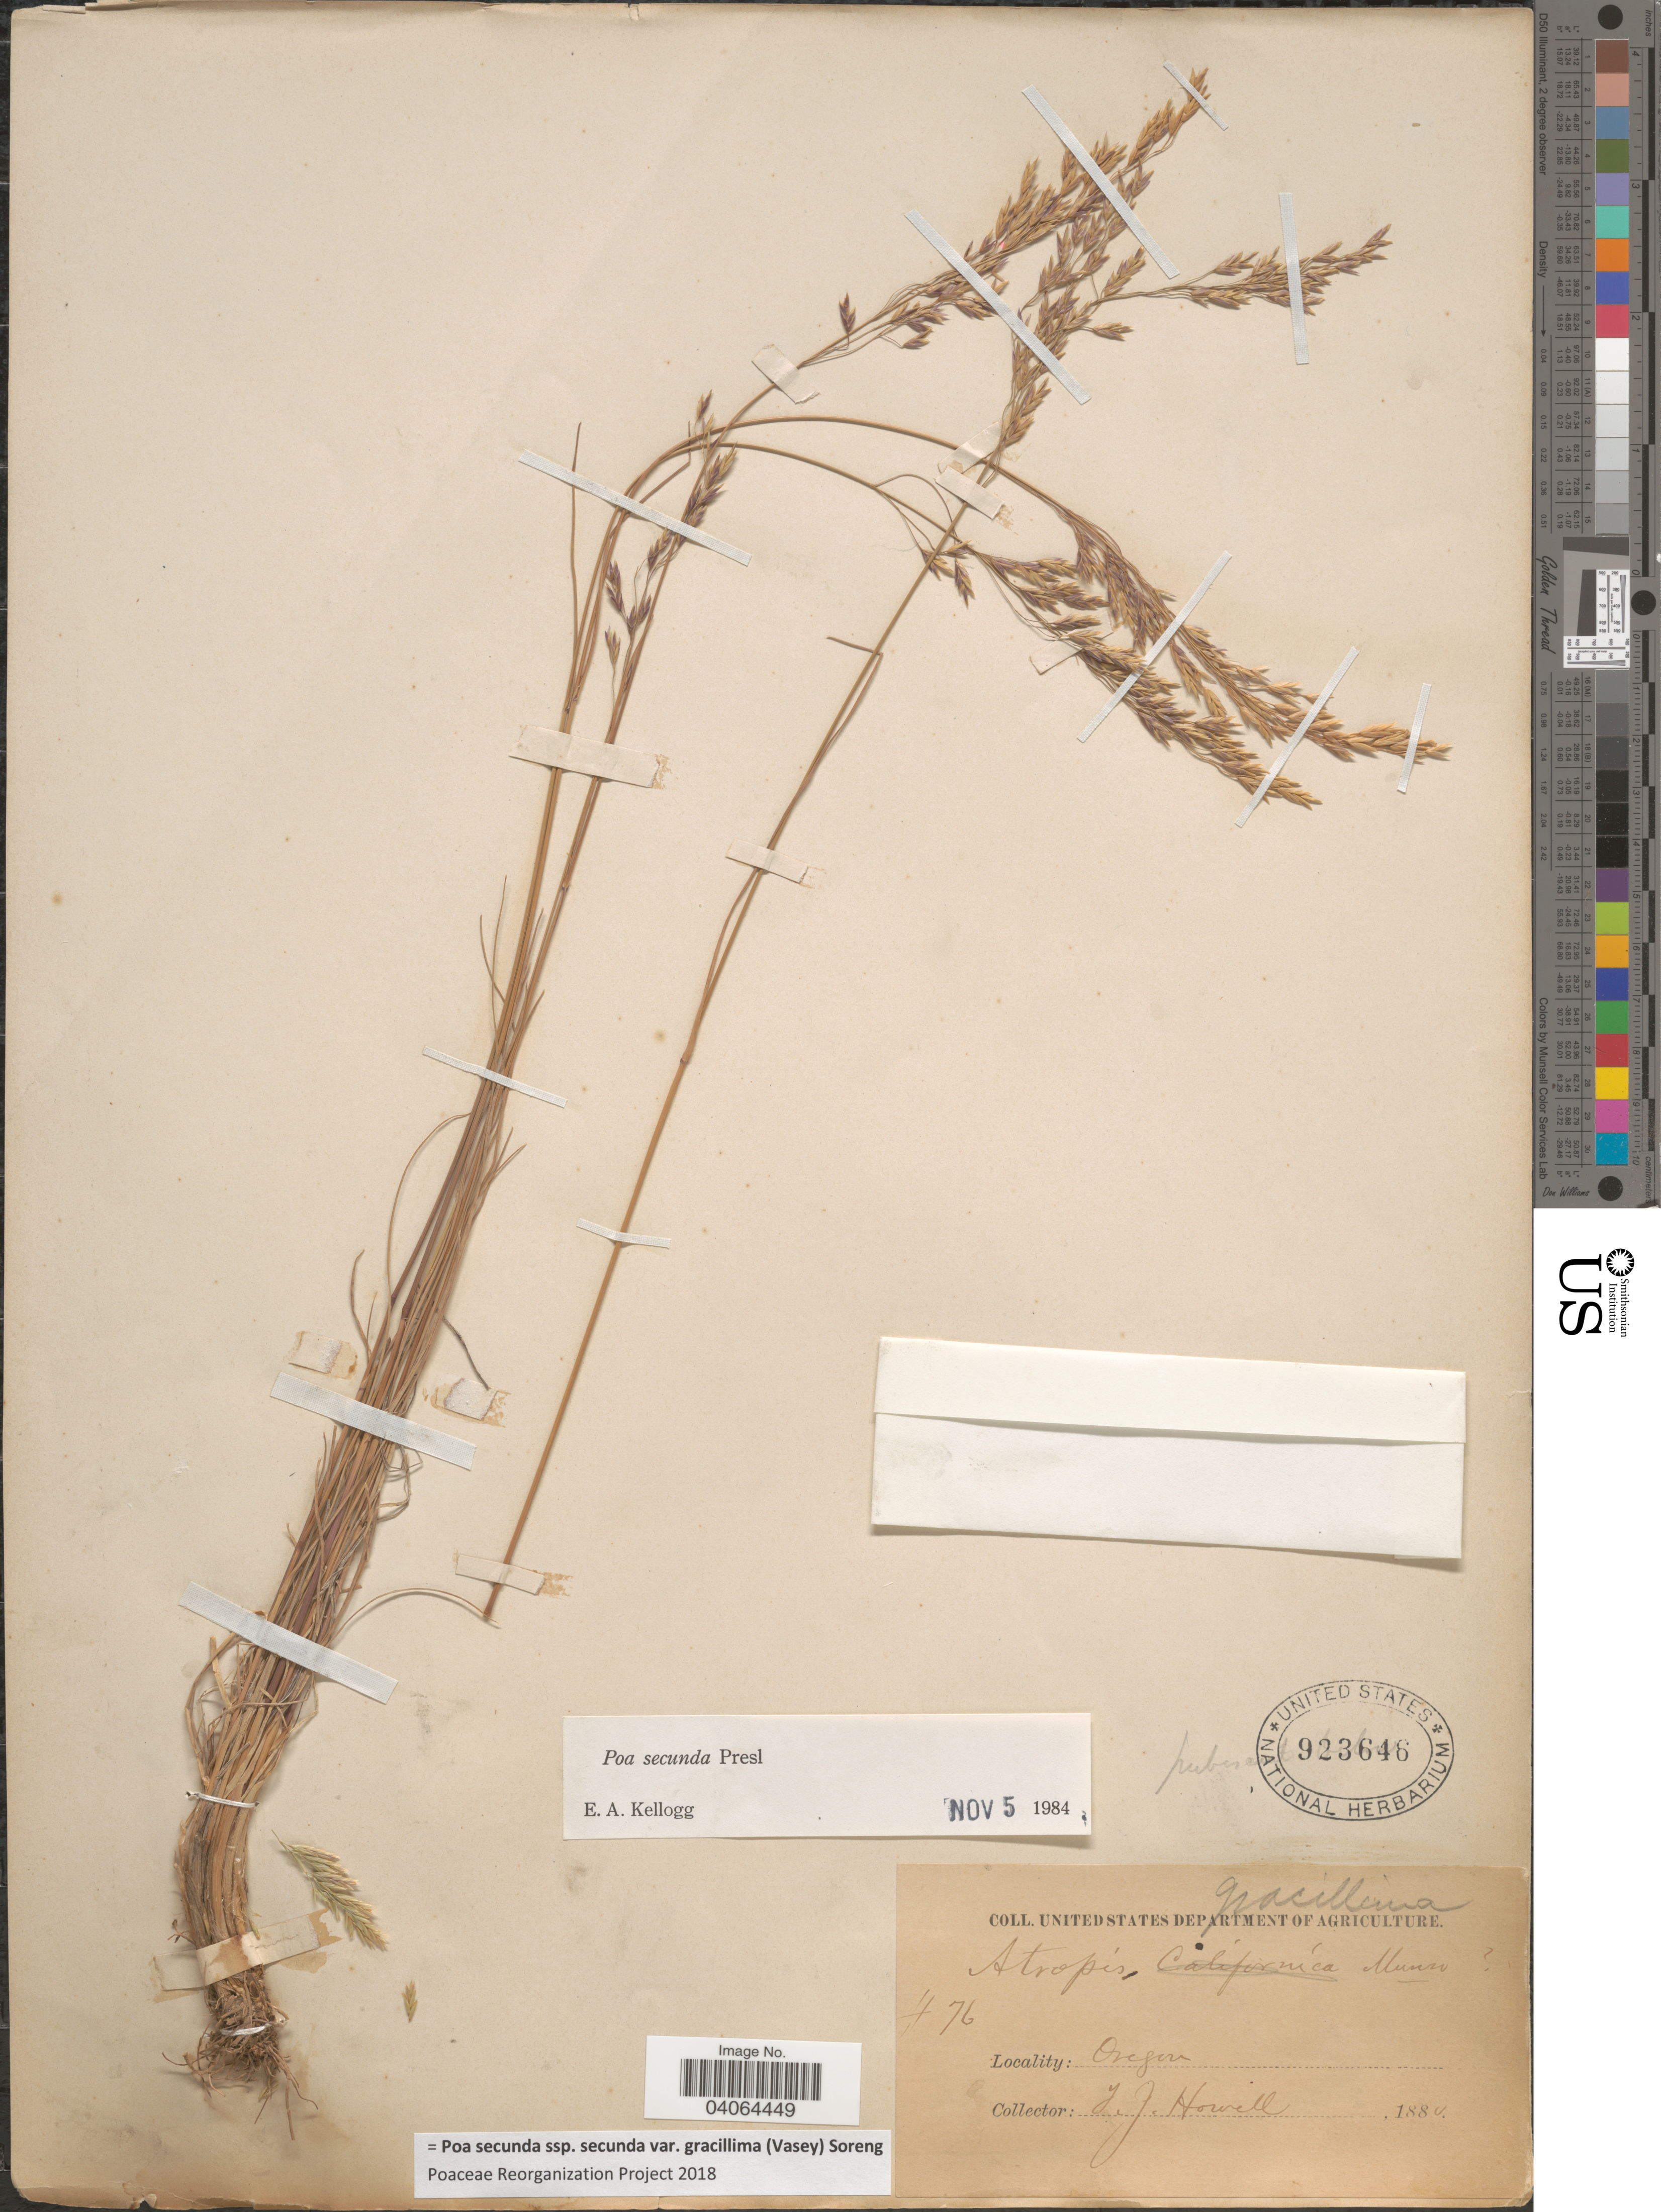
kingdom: Plantae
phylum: Tracheophyta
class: Liliopsida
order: Poales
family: Poaceae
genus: Poa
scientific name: Poa secunda subsp. secunda var. gracillima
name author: (Vasey) Soreng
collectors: T. J. Howell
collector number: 476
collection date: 1880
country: United States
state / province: Oregon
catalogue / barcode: US 923646